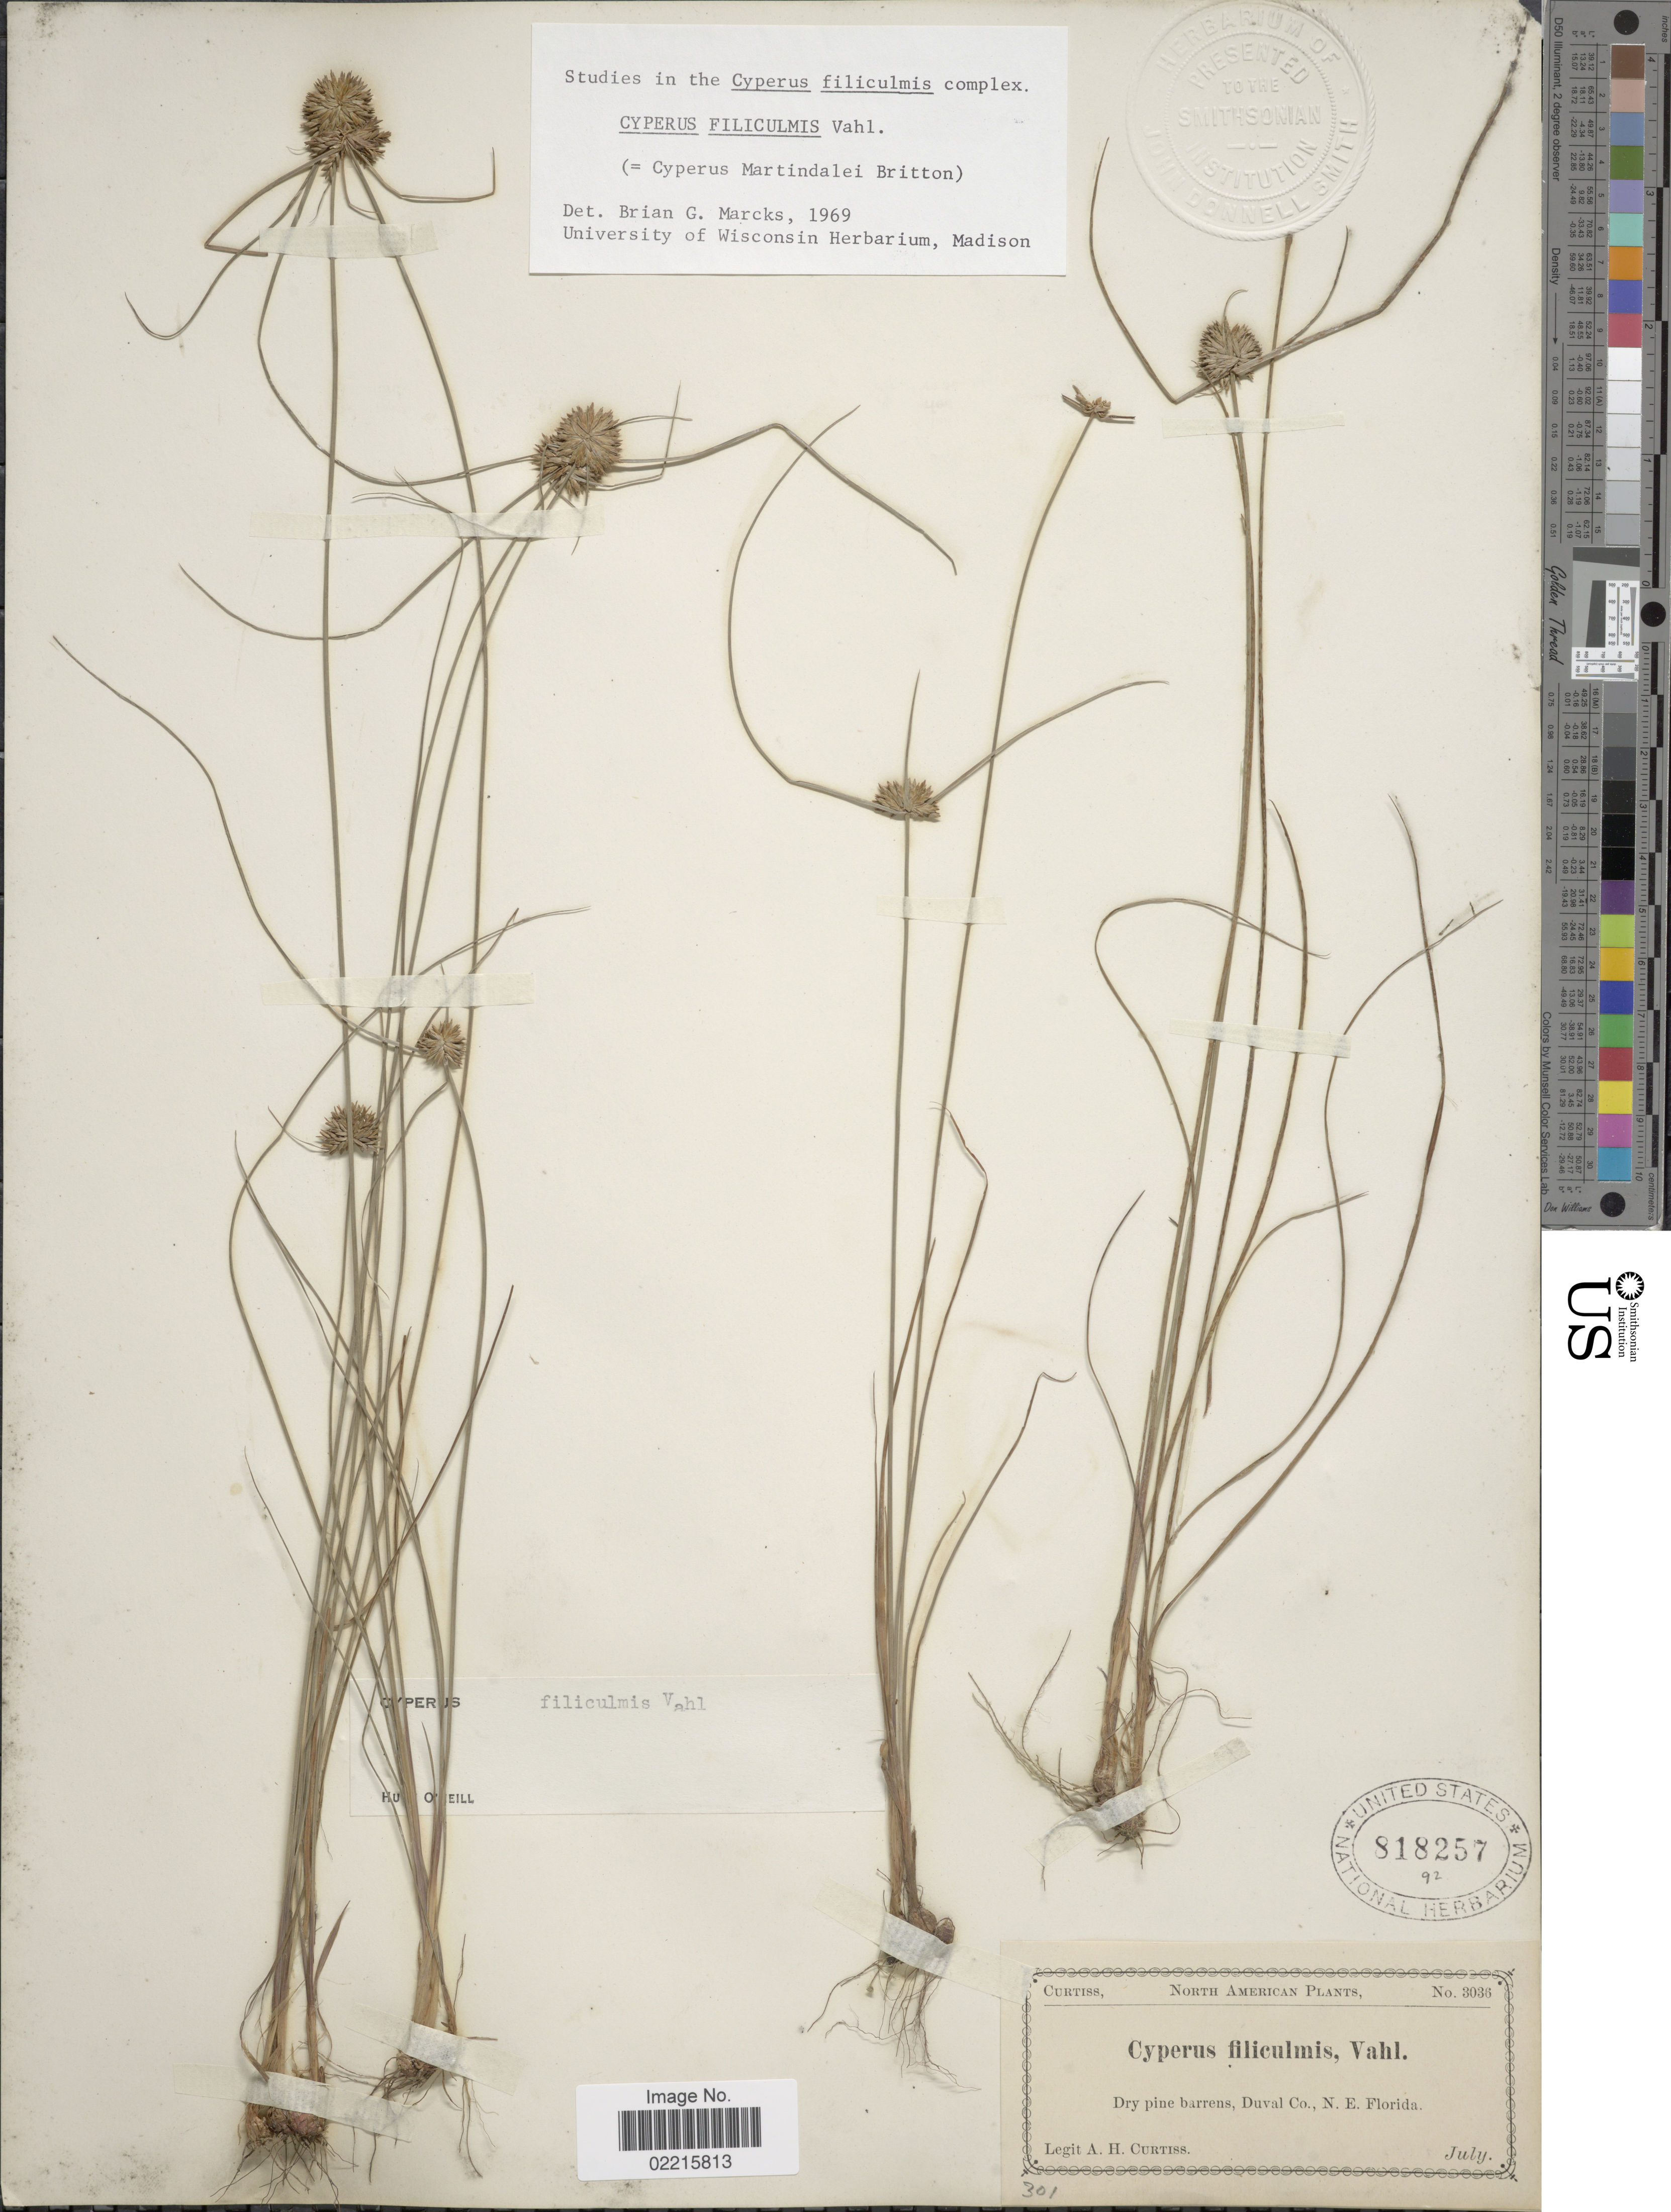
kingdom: Plantae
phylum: Tracheophyta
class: Liliopsida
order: Poales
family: Cyperaceae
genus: Cyperus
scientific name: Cyperus filiculmis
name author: Vahl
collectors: A. H. Curtiss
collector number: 3036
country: United States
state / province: Florida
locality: Dry pine barrens, Duval Co., N.E. Florida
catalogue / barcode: US 818257